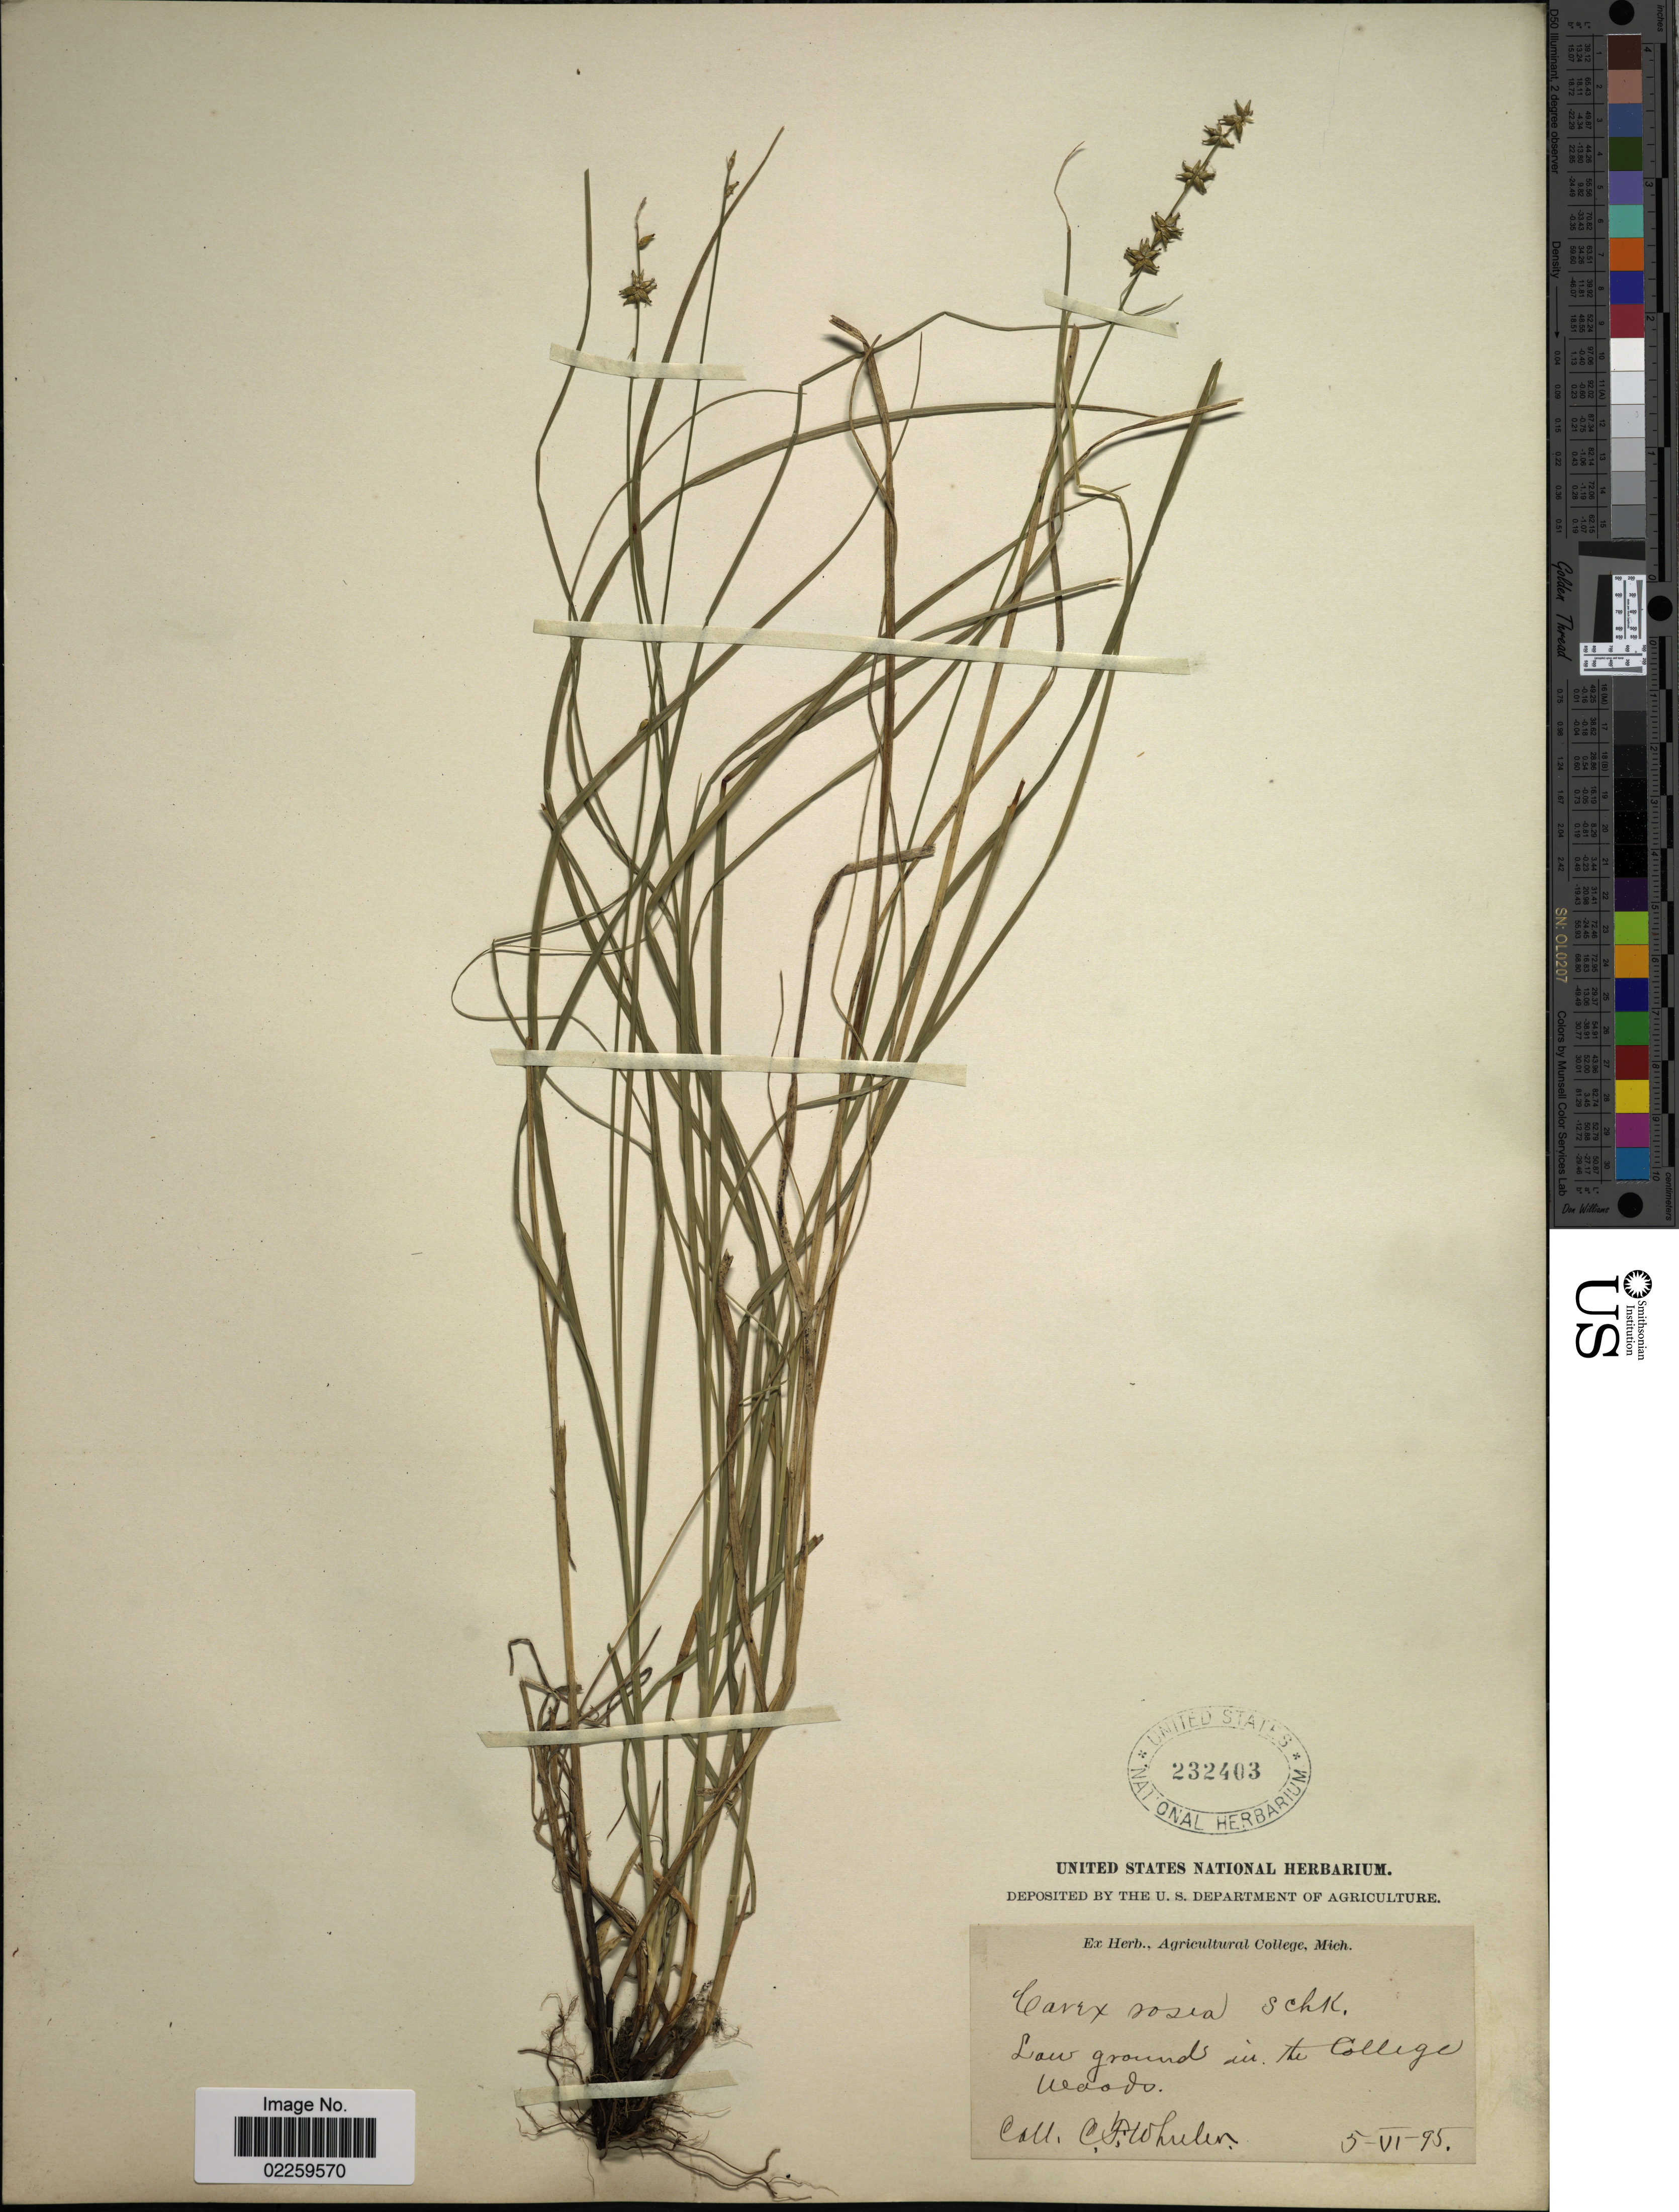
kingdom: Plantae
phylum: Tracheophyta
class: Liliopsida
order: Poales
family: Cyperaceae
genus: Carex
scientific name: Carex rosea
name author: Willd.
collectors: C. Wheeler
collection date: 1895-06-05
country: United States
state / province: Michigan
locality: Low grounds in the College woods.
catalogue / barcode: US 232403